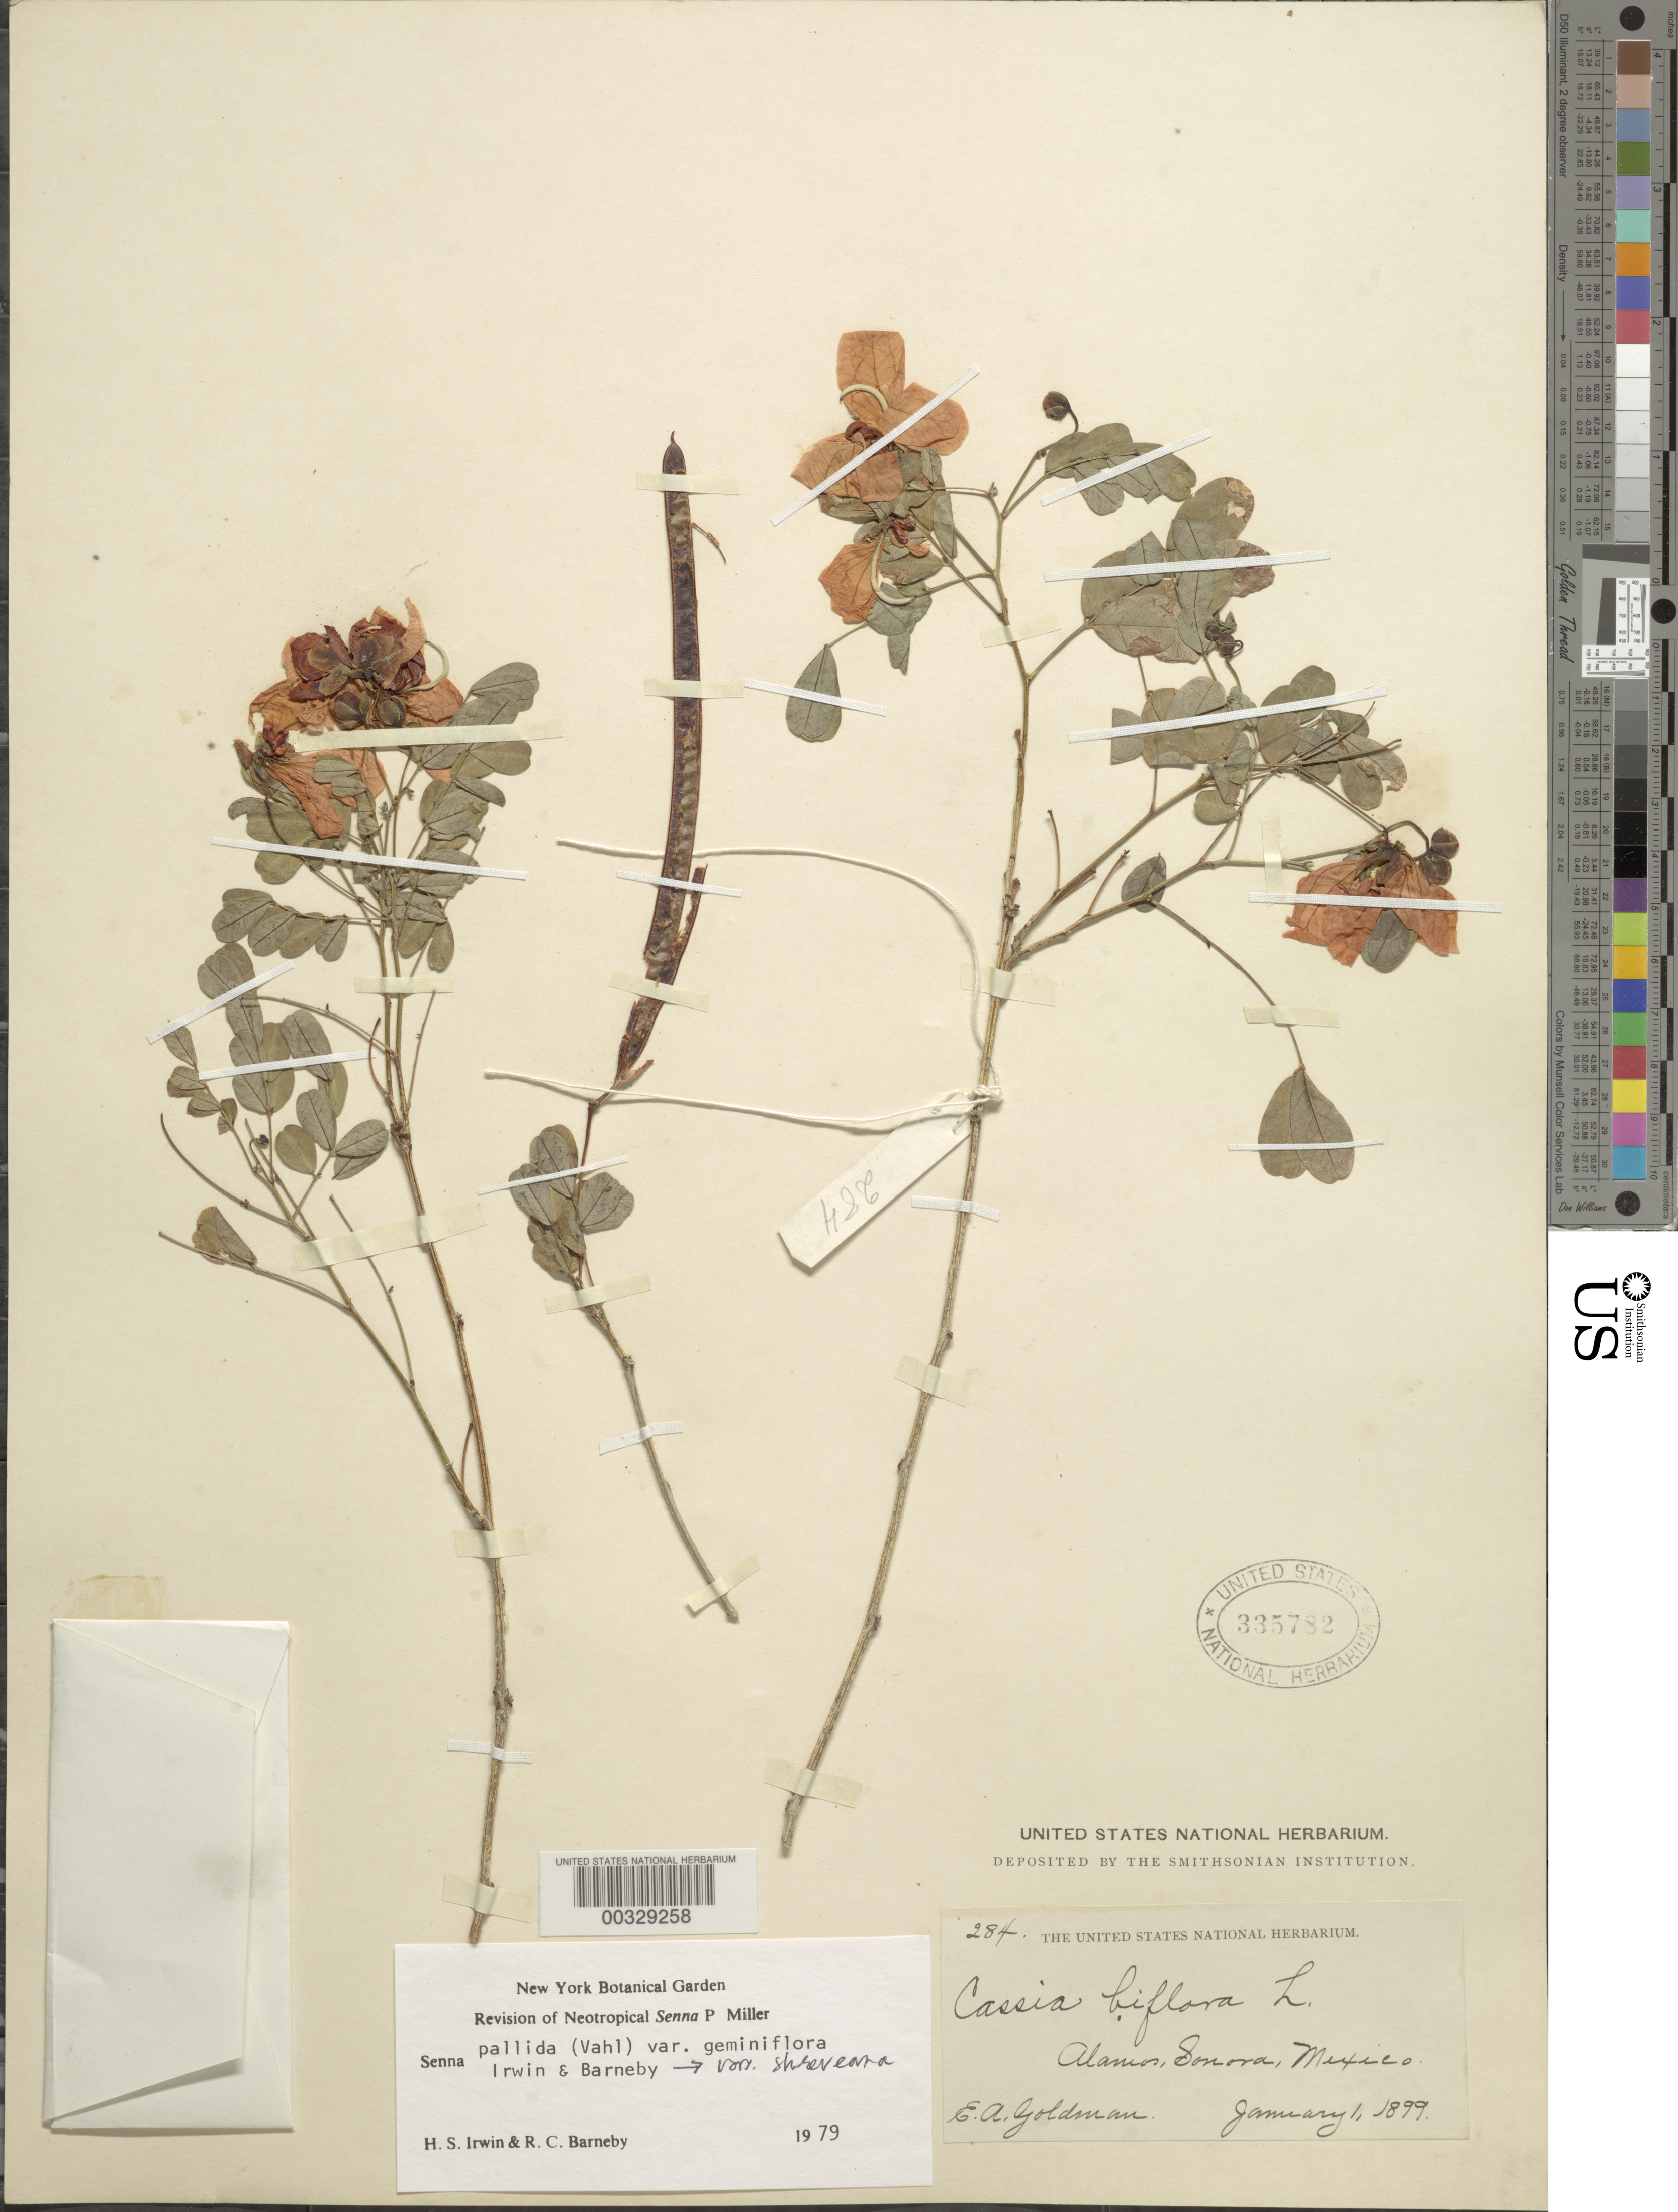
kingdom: Plantae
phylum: Tracheophyta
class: Magnoliopsida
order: Fabales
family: Fabaceae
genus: Senna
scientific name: Senna pallida var. geminiflora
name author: H.S. Irwin & Barneby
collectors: E. A. Goldman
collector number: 284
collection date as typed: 01 Jan 1899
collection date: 1899-01-01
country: Mexico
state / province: Sonora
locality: Alamos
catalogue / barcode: US 335782